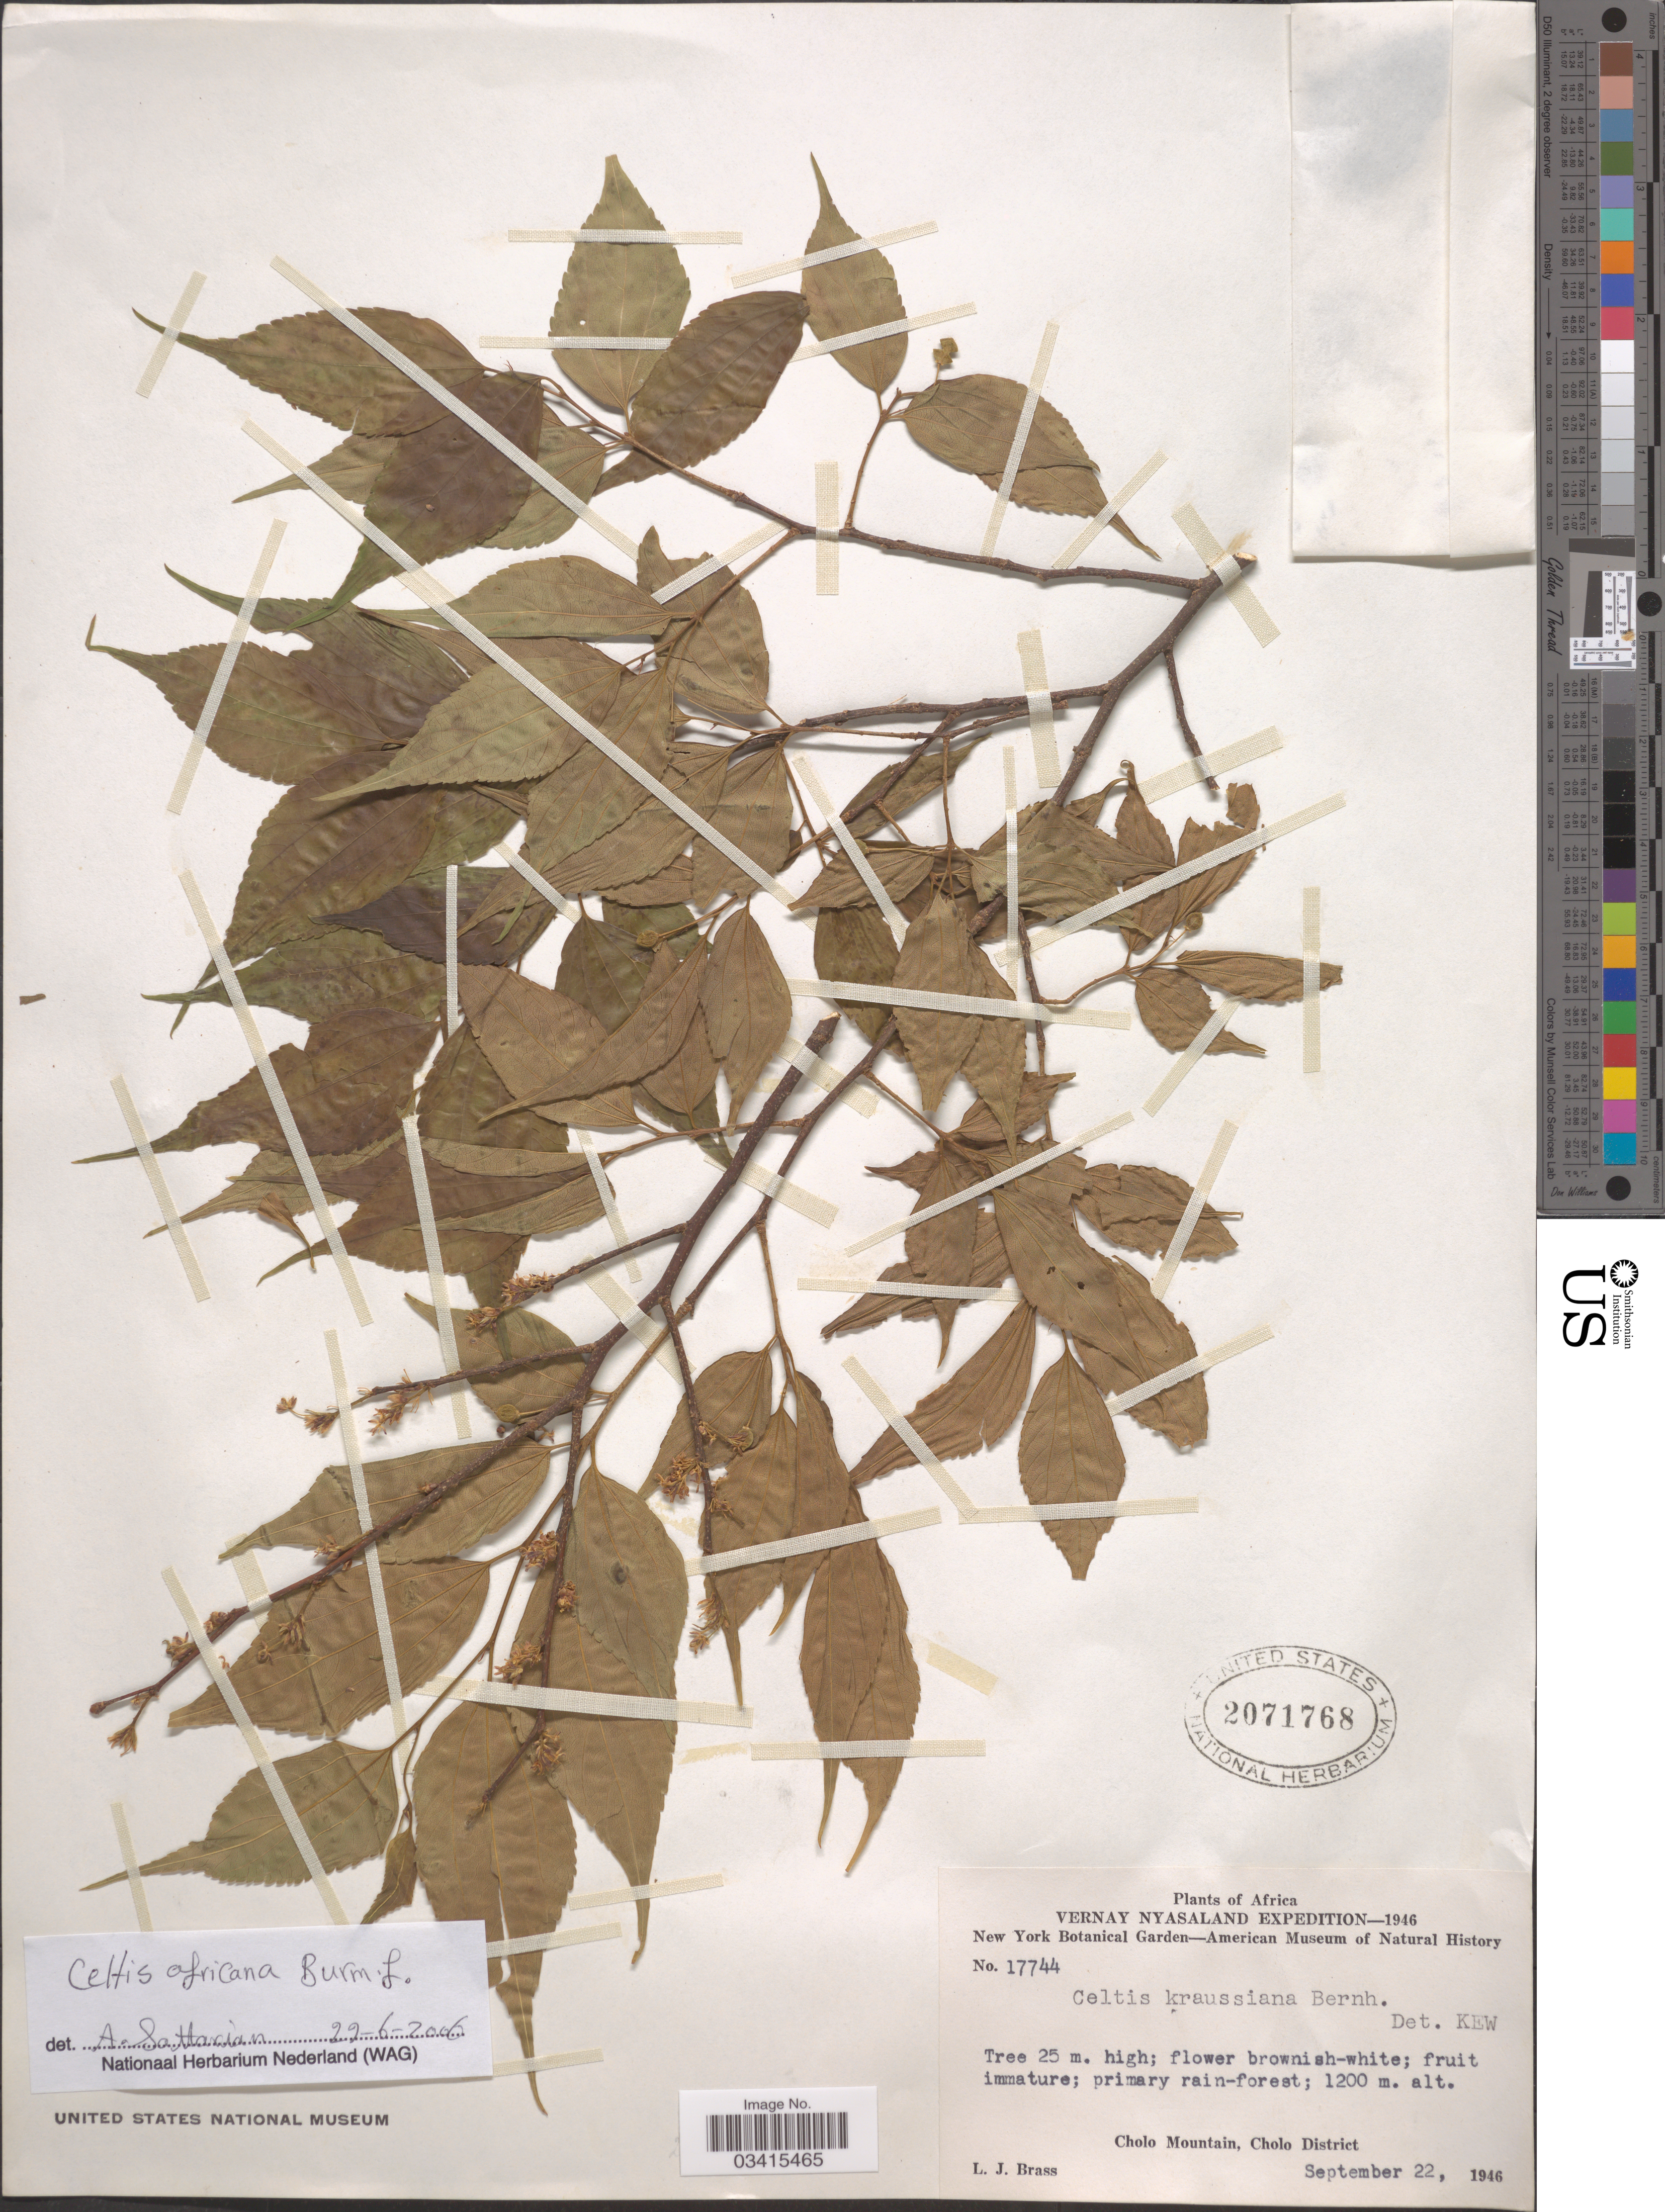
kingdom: Plantae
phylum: Tracheophyta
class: Magnoliopsida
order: Rosales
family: Cannabaceae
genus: Celtis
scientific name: Celtis africana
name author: Burm. f.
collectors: L. J. Brass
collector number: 17744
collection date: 1946-09-22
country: Malawi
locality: Vernay Nyasaland. Cholo Mountain, Cholo District.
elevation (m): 1200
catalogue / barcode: US 2071768